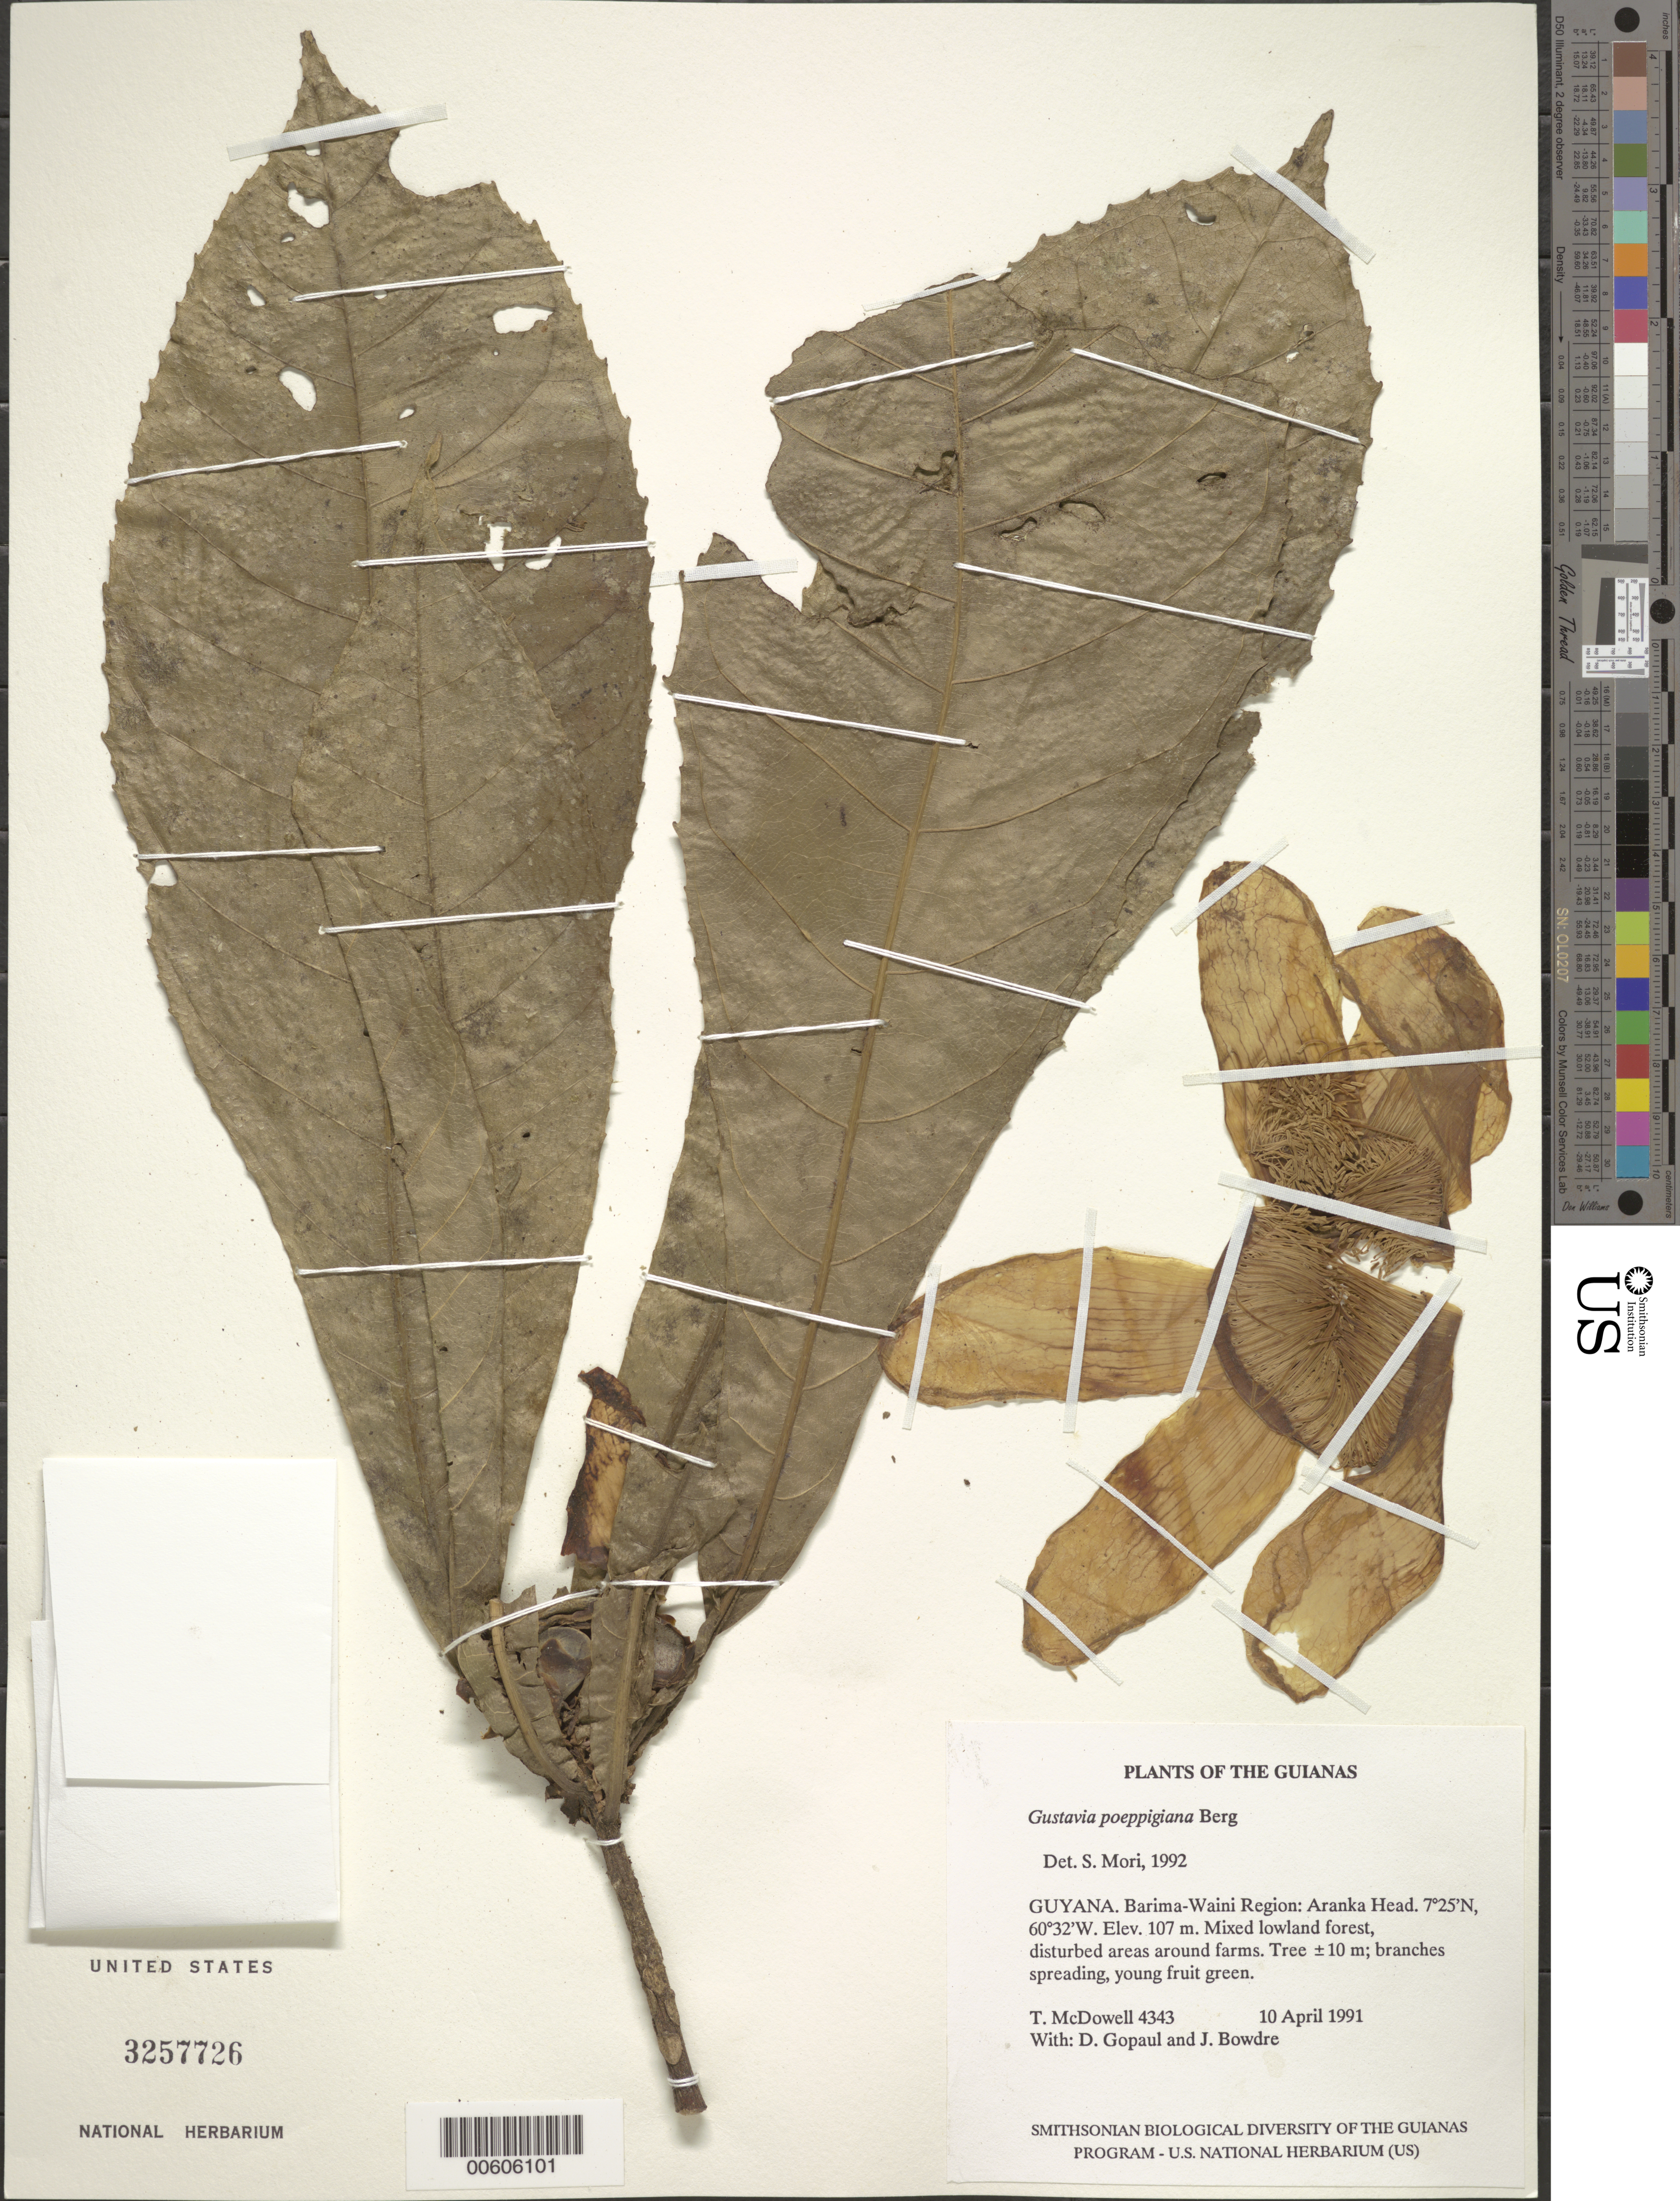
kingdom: Plantae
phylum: Tracheophyta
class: Magnoliopsida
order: Ericales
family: Lecythidaceae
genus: Gustavia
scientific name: Gustavia poeppigiana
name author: O. Berg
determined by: Mori, Scott A.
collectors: T. McDowell, D. Gopaul & J. Bowdre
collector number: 4343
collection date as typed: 10 April 1991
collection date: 1991-04-10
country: Guyana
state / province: Barima-Waini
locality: Aranka Head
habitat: Mixed lowland forest, disturbed areas around farms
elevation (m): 107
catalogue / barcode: US 3257726